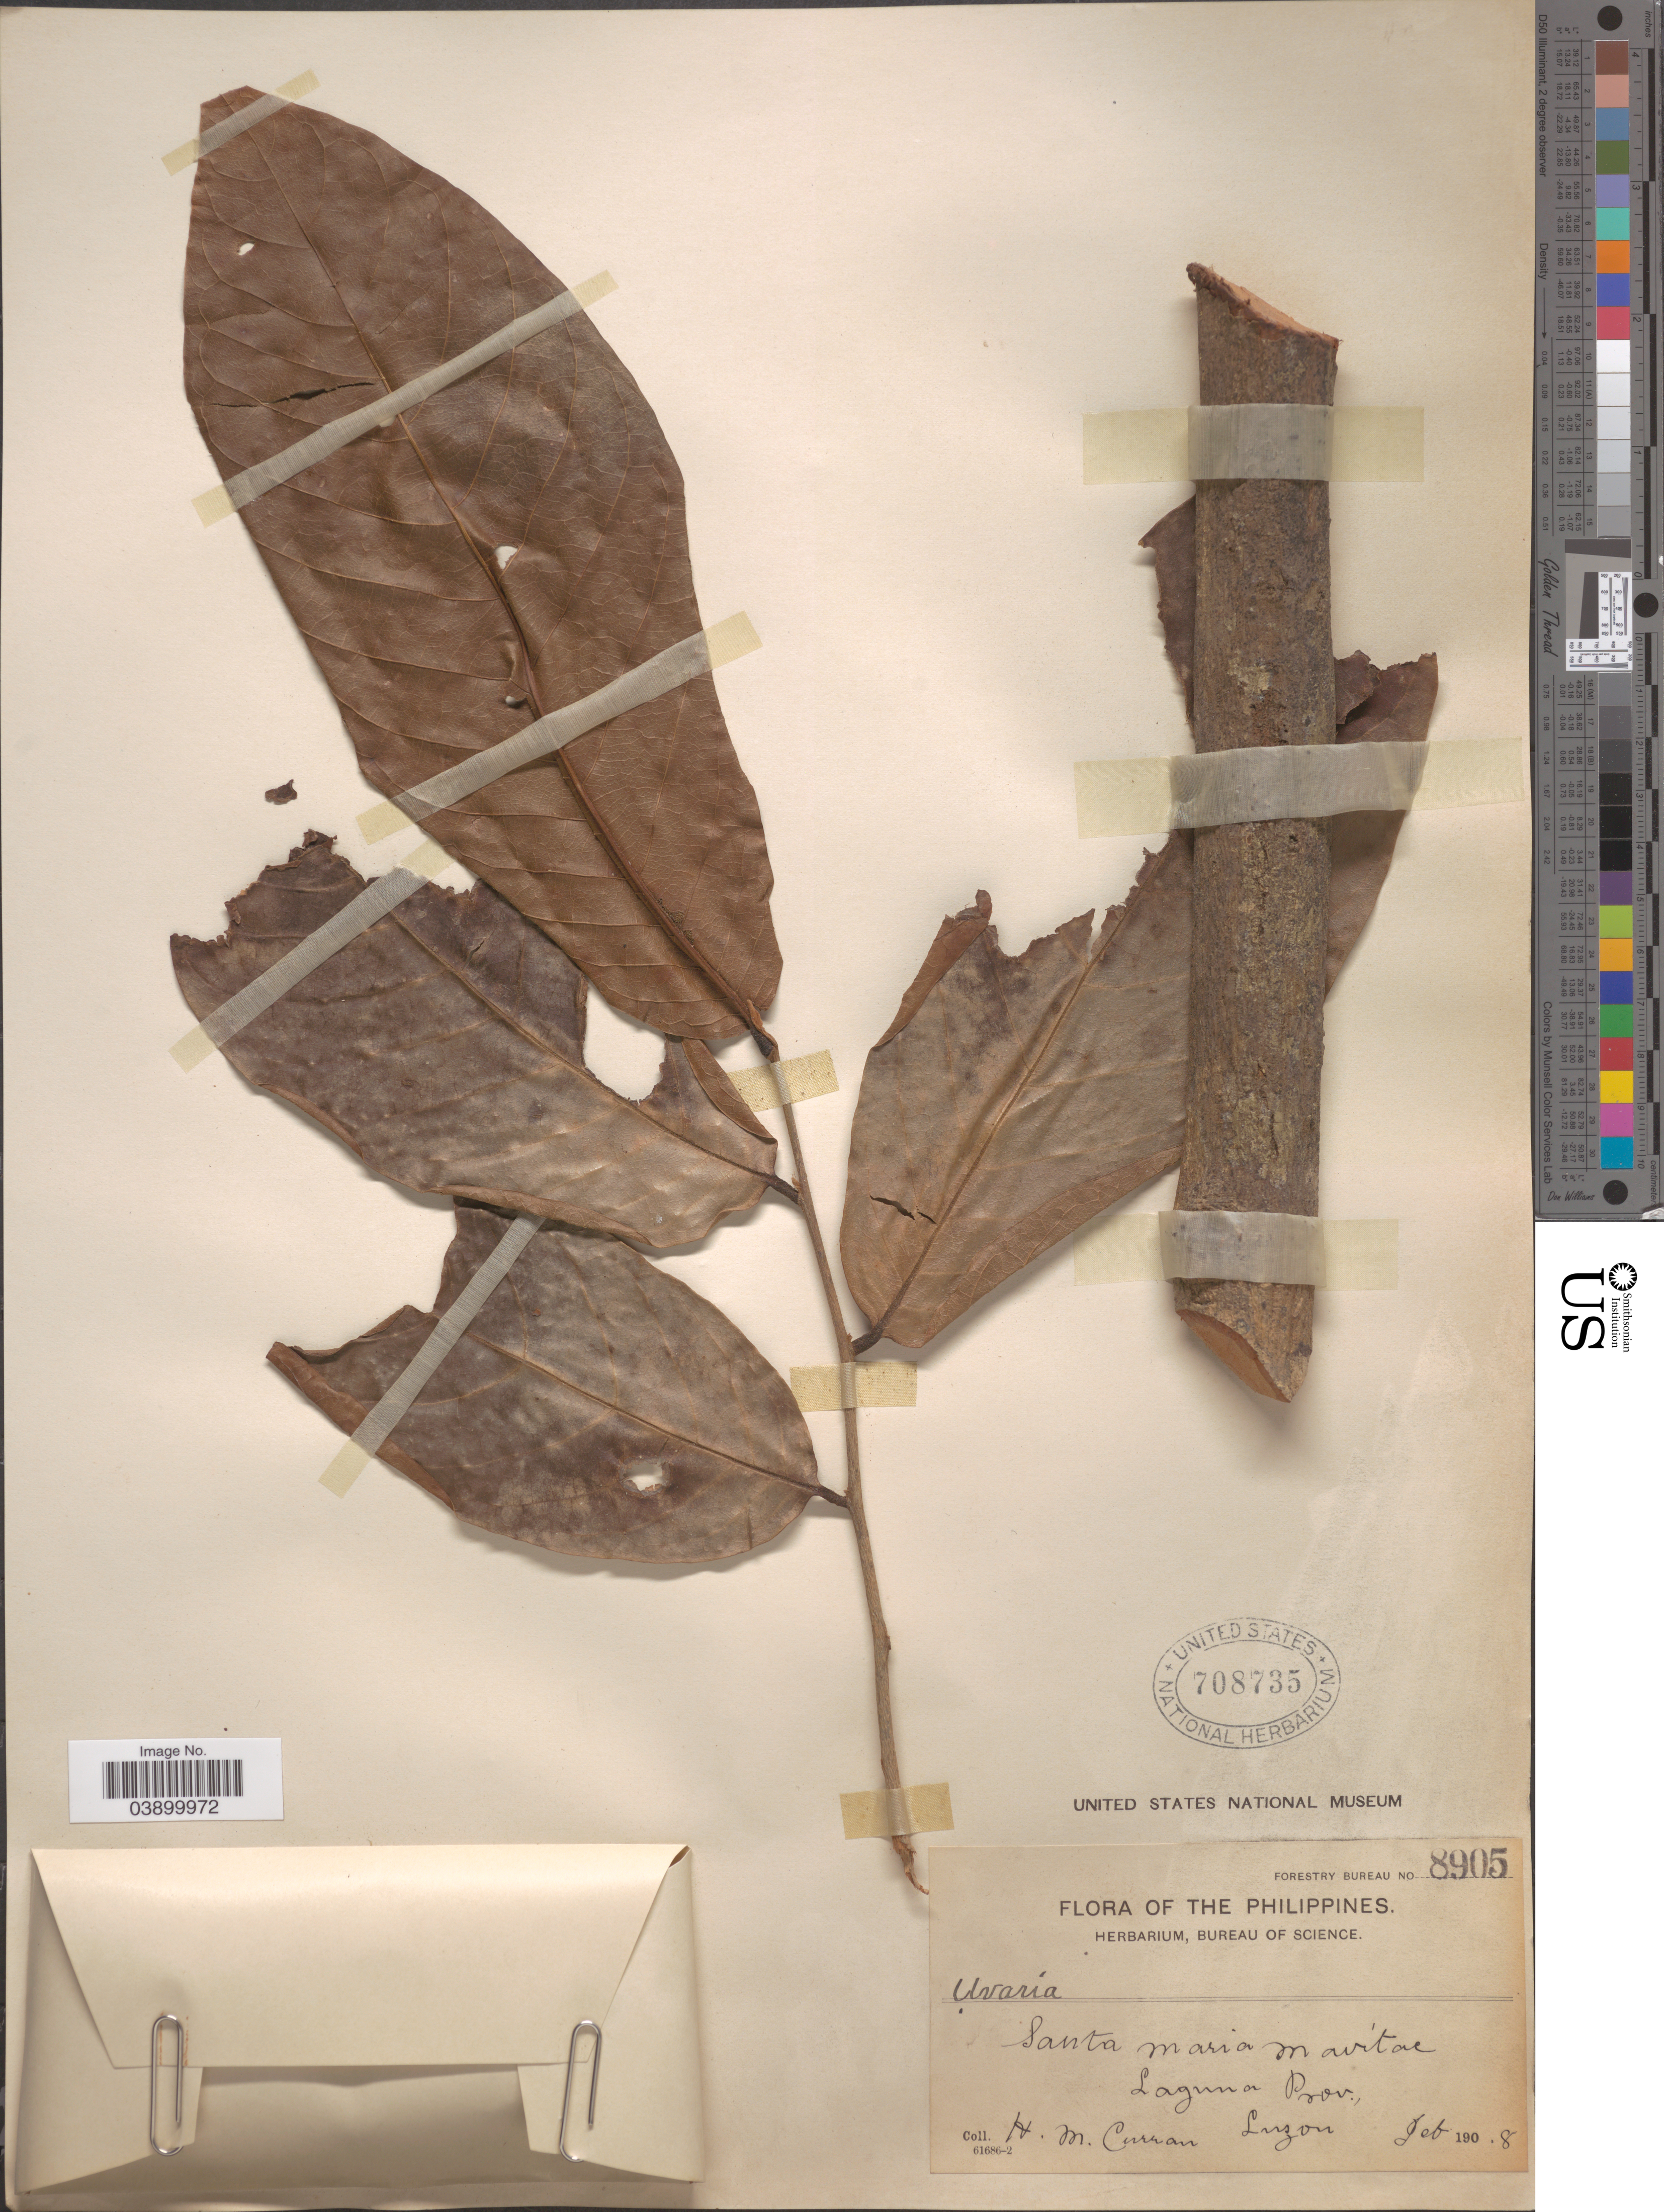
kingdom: Plantae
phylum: Tracheophyta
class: Magnoliopsida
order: Magnoliales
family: Annonaceae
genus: Uvaria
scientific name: Uvaria sp.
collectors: H. M. Curran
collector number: Forestry Bureau 8905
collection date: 1908-02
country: Philippines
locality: Santa Maria Mavitac. Laguna Prov. Luzon.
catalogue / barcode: US 708735